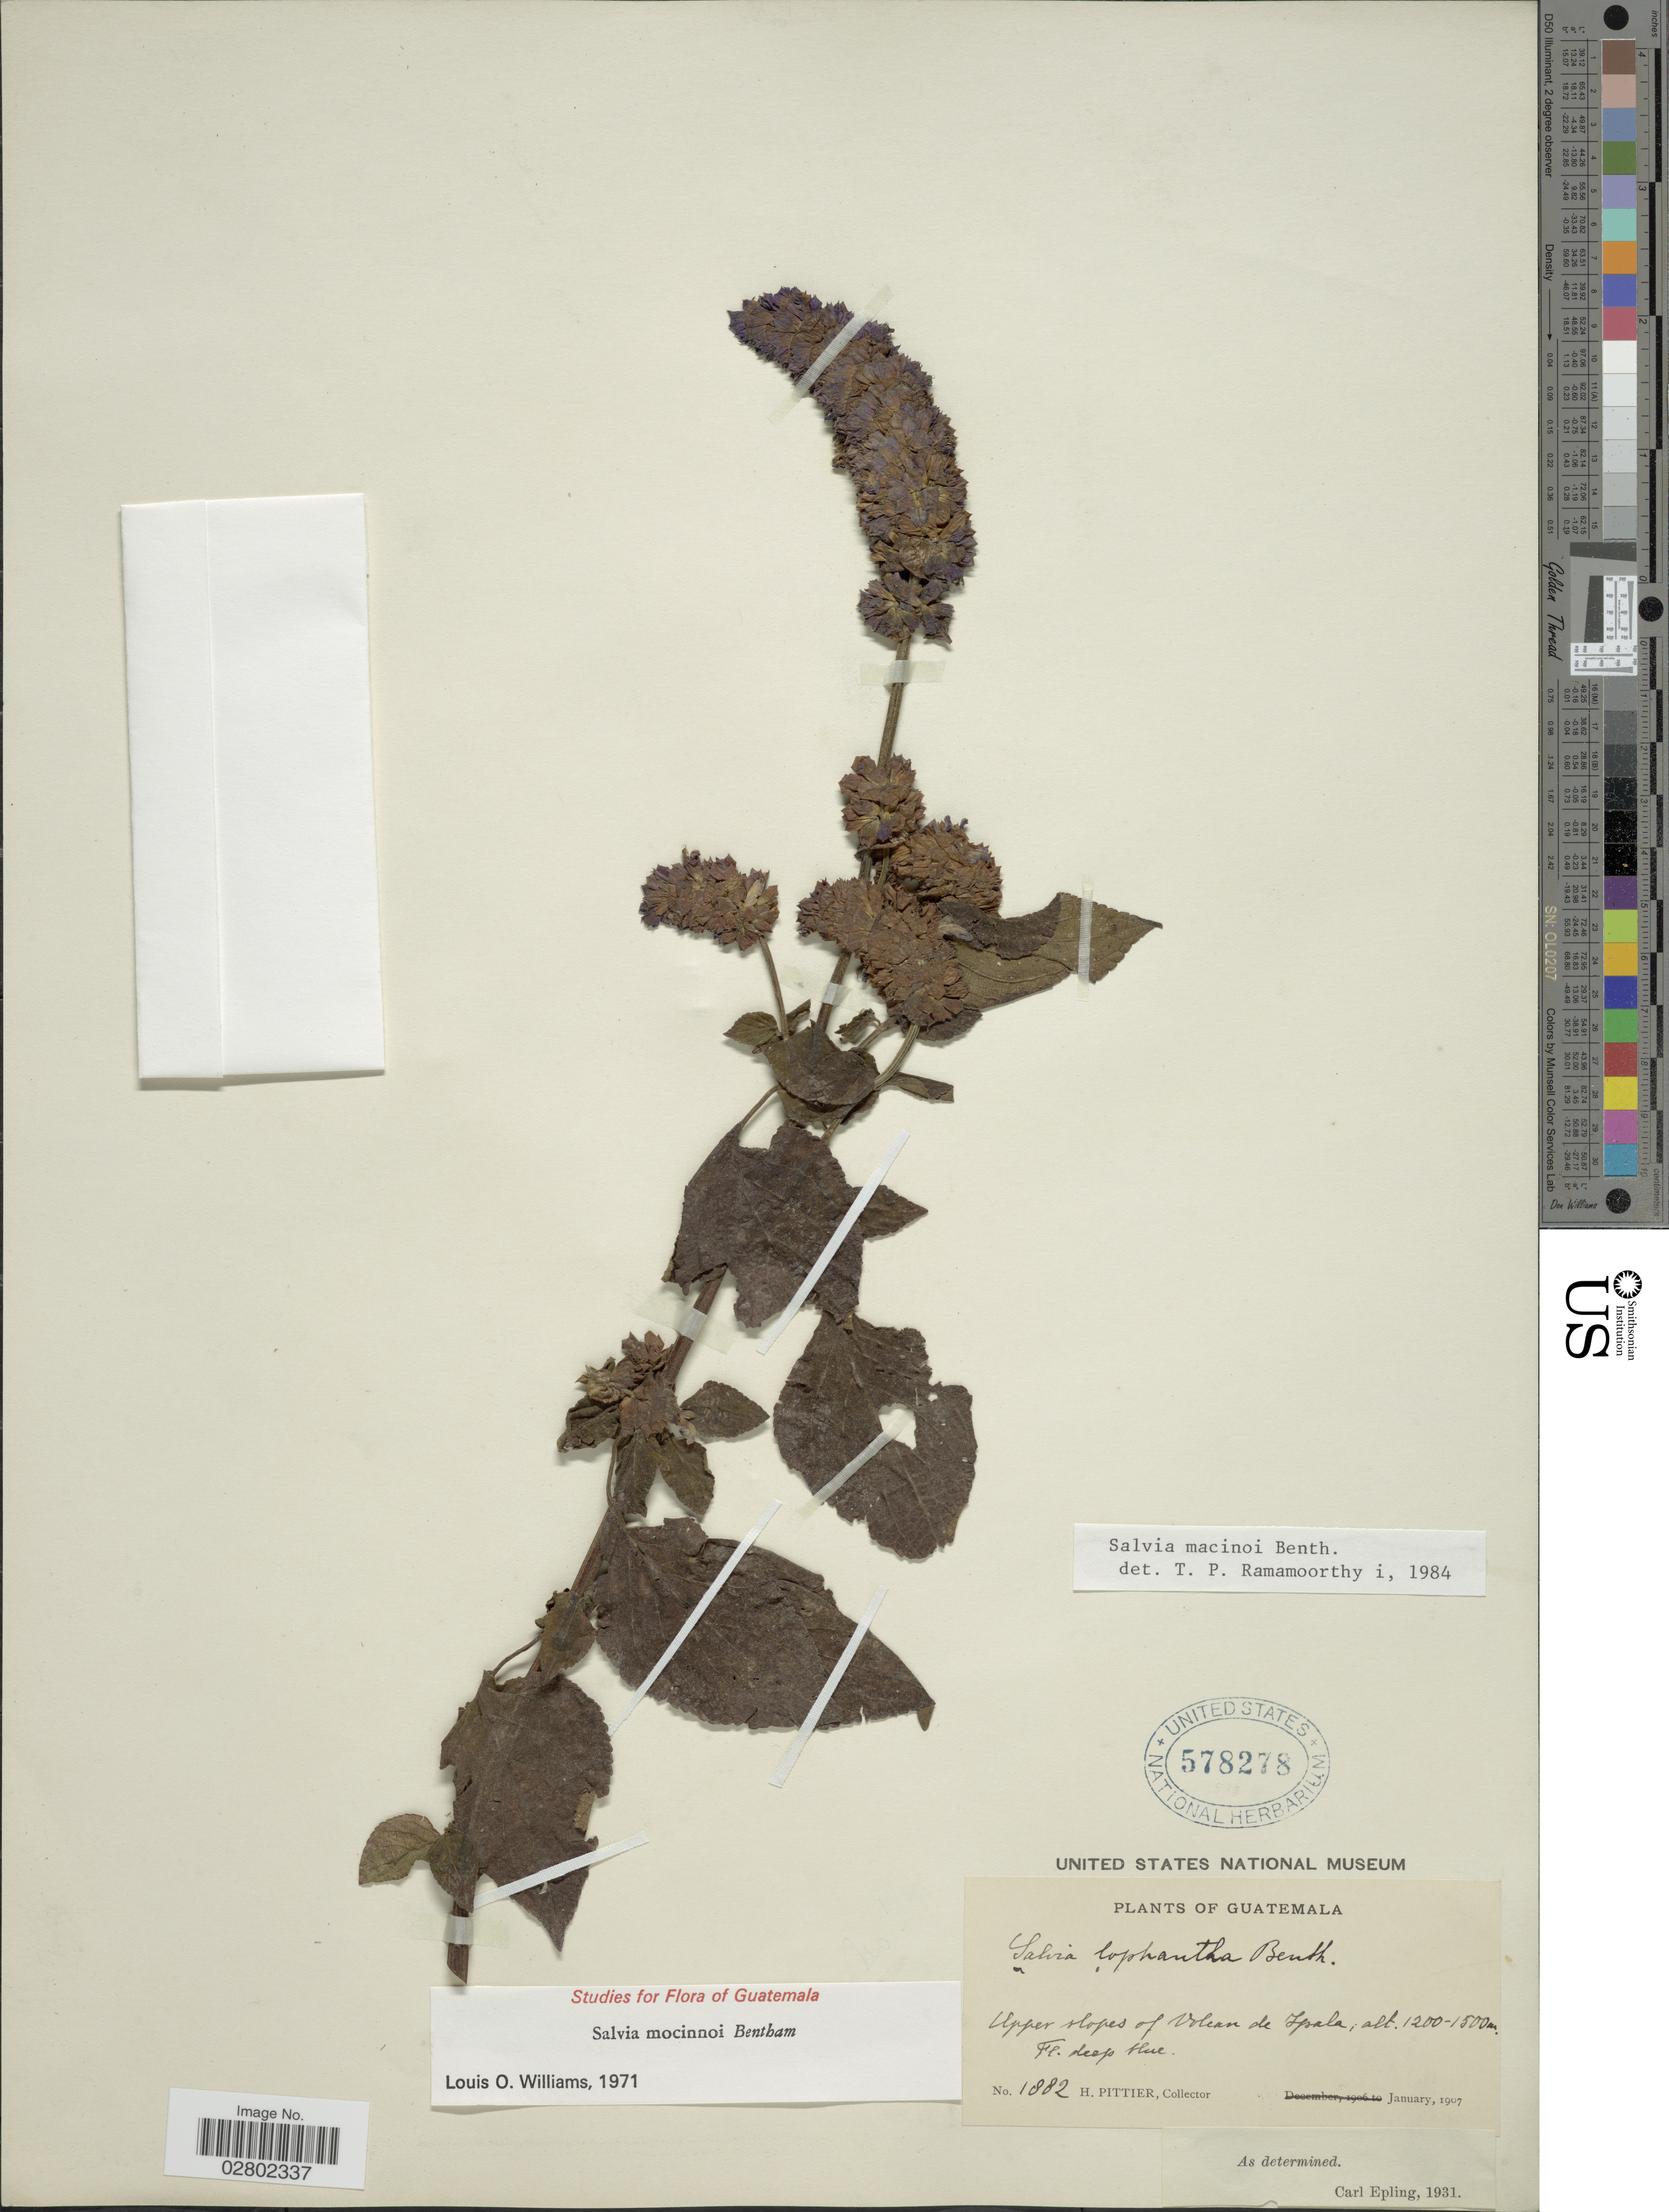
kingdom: Plantae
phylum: Tracheophyta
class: Magnoliopsida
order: Lamiales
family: Lamiaceae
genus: Salvia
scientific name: Salvia mocinoi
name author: Benth.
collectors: H. F. Pittier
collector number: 1882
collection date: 1907-01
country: Guatemala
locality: Upper slopes of Volcan de Ipala.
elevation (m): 1200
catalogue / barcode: US 578278